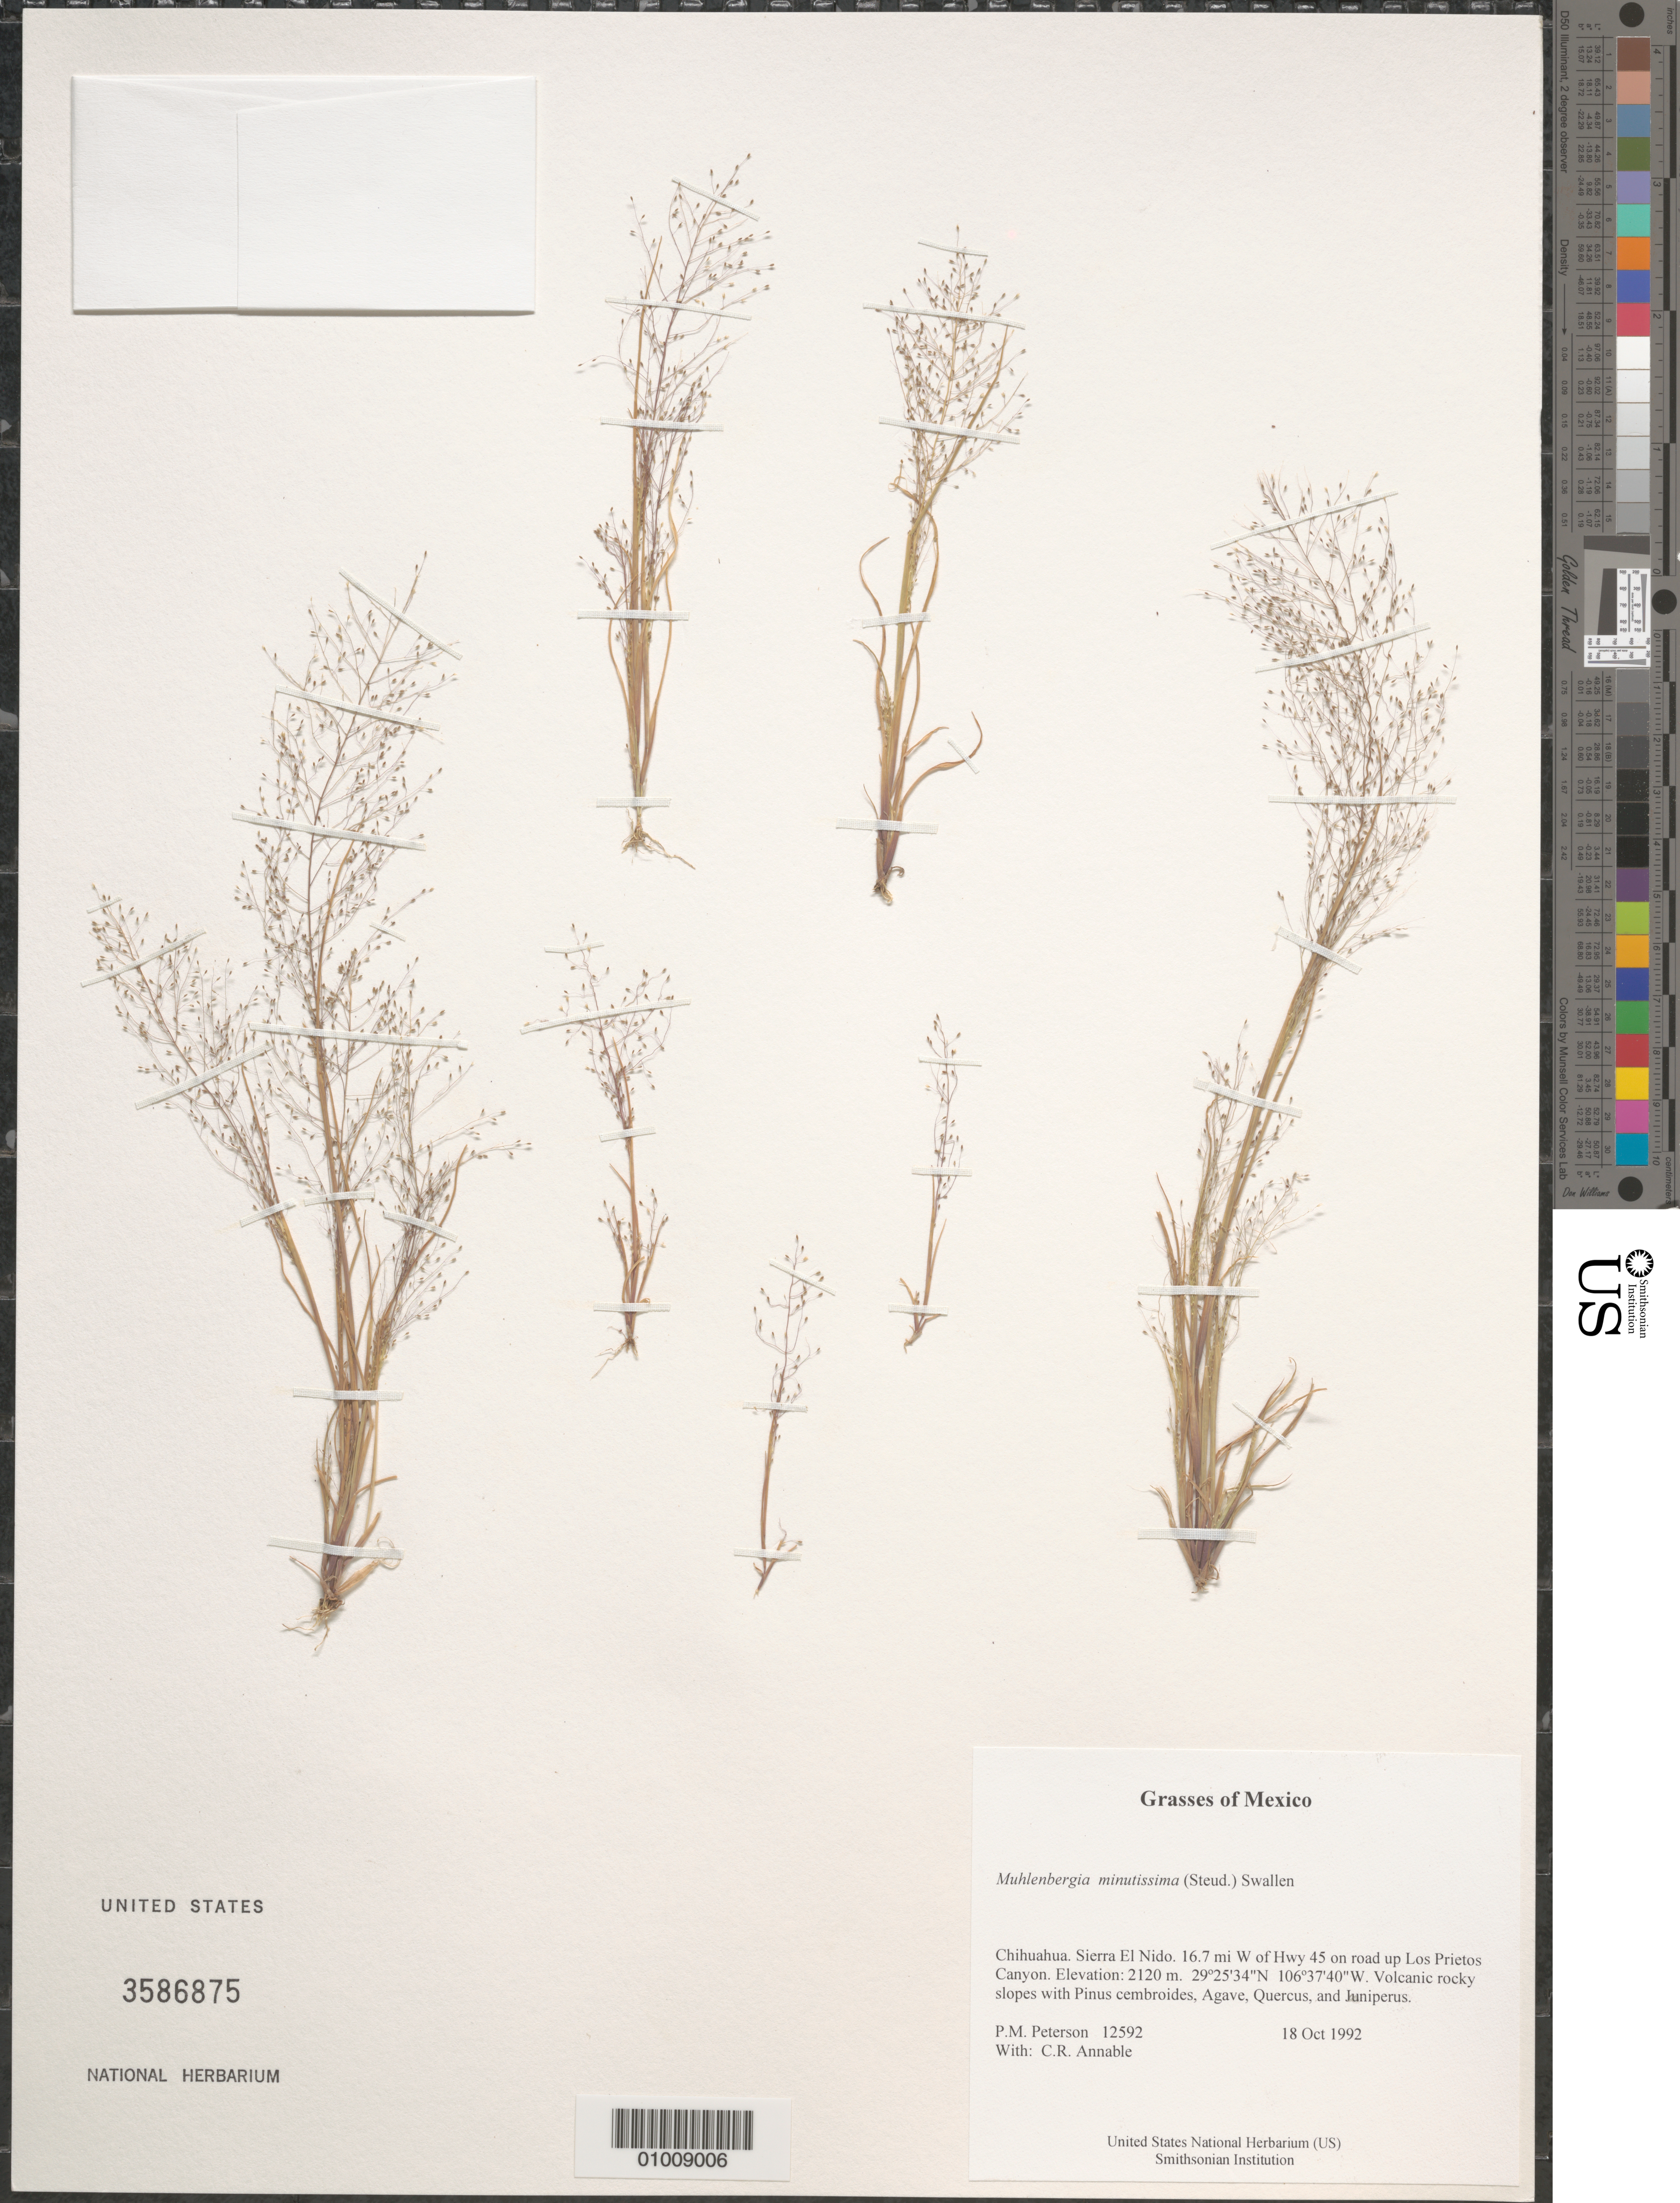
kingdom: Plantae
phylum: Tracheophyta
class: Liliopsida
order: Poales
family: Poaceae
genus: Muhlenbergia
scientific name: Muhlenbergia minutissima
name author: (Steud.) Swallen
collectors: P. M. Peterson & C. R. Annable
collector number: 12592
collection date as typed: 18 Oct 1992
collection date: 1992-10-18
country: Mexico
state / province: Chihuahua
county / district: Sierra El Nido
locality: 16.7 mi W of Hwy 45 on road up Los Prietos Canyon.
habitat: Volcanic rocky slopes with Pinus cembroides, Agave, Quercus, and Juniperus.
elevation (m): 2120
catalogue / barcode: US 3586875